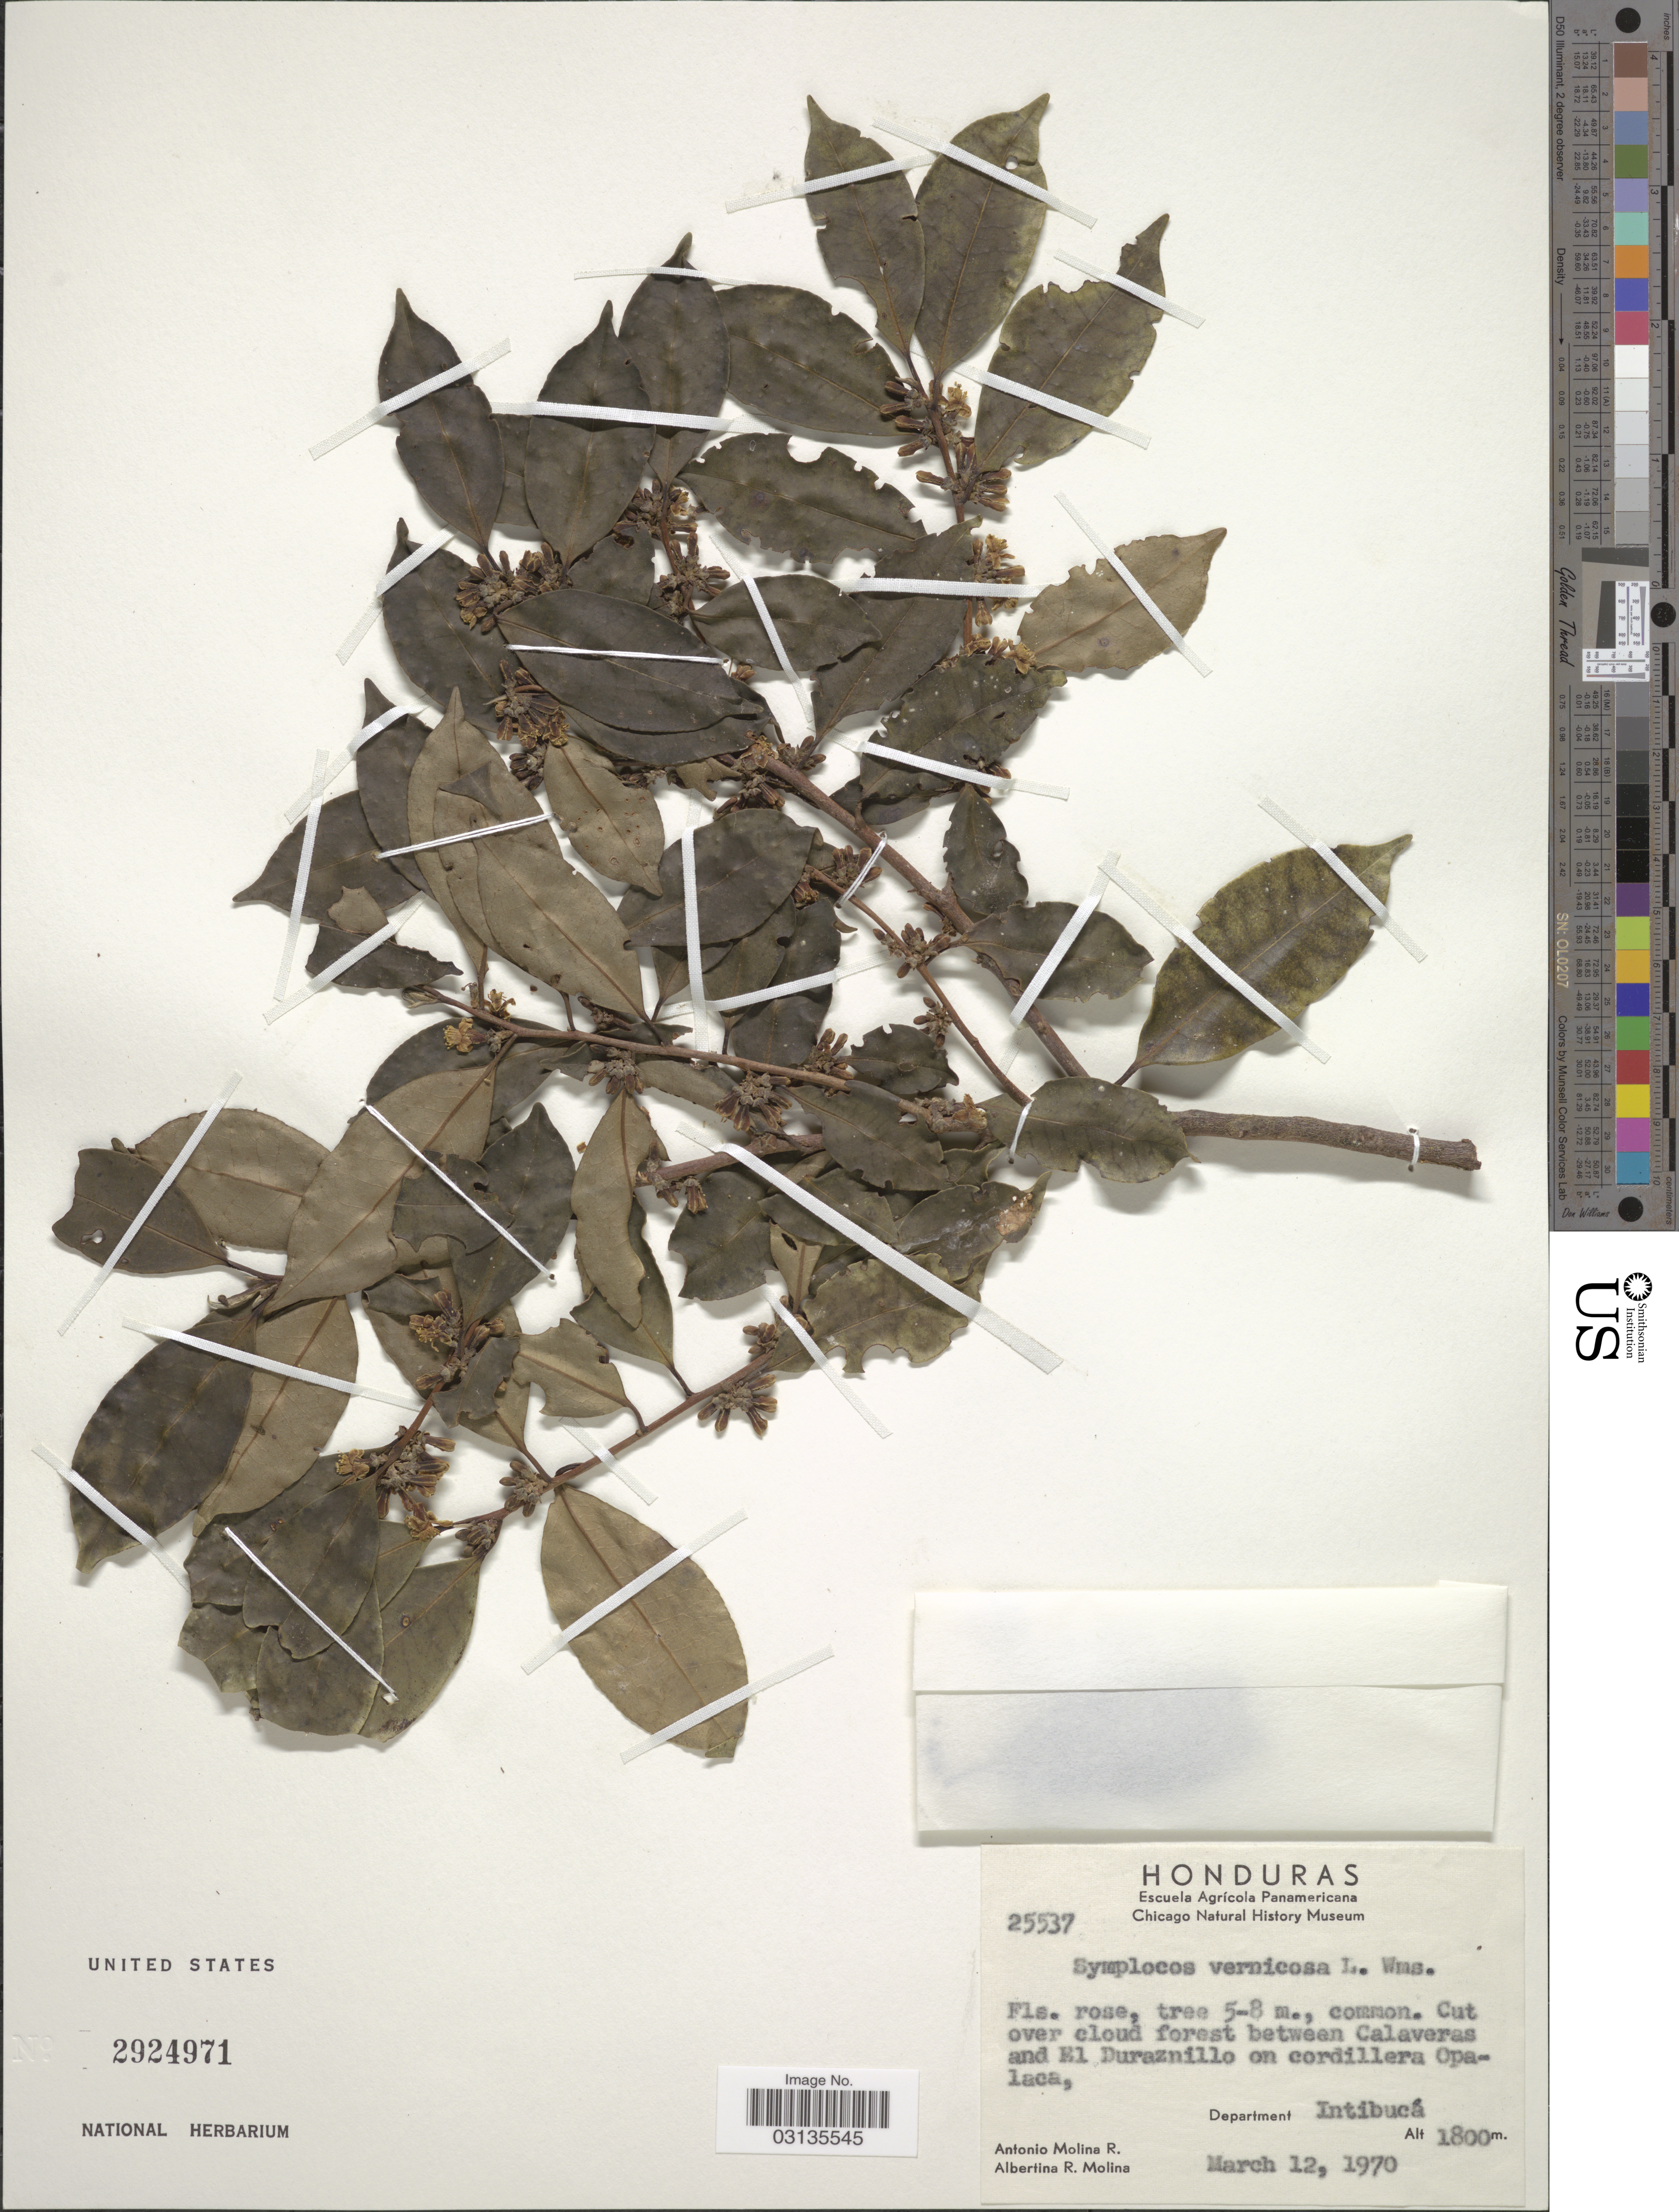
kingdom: Plantae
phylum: Tracheophyta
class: Magnoliopsida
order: Ericales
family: Symplocaceae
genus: Symplocos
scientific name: Symplocos vernicosa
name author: L.O. Williams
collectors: A. Molina R. & A. R. Molina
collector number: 25537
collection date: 1970-03-12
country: Honduras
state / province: Intibuca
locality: Between Calaveras and El Duraznillo on cordillera Opalaca, Department Intibucá.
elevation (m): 1800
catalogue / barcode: US 2924971